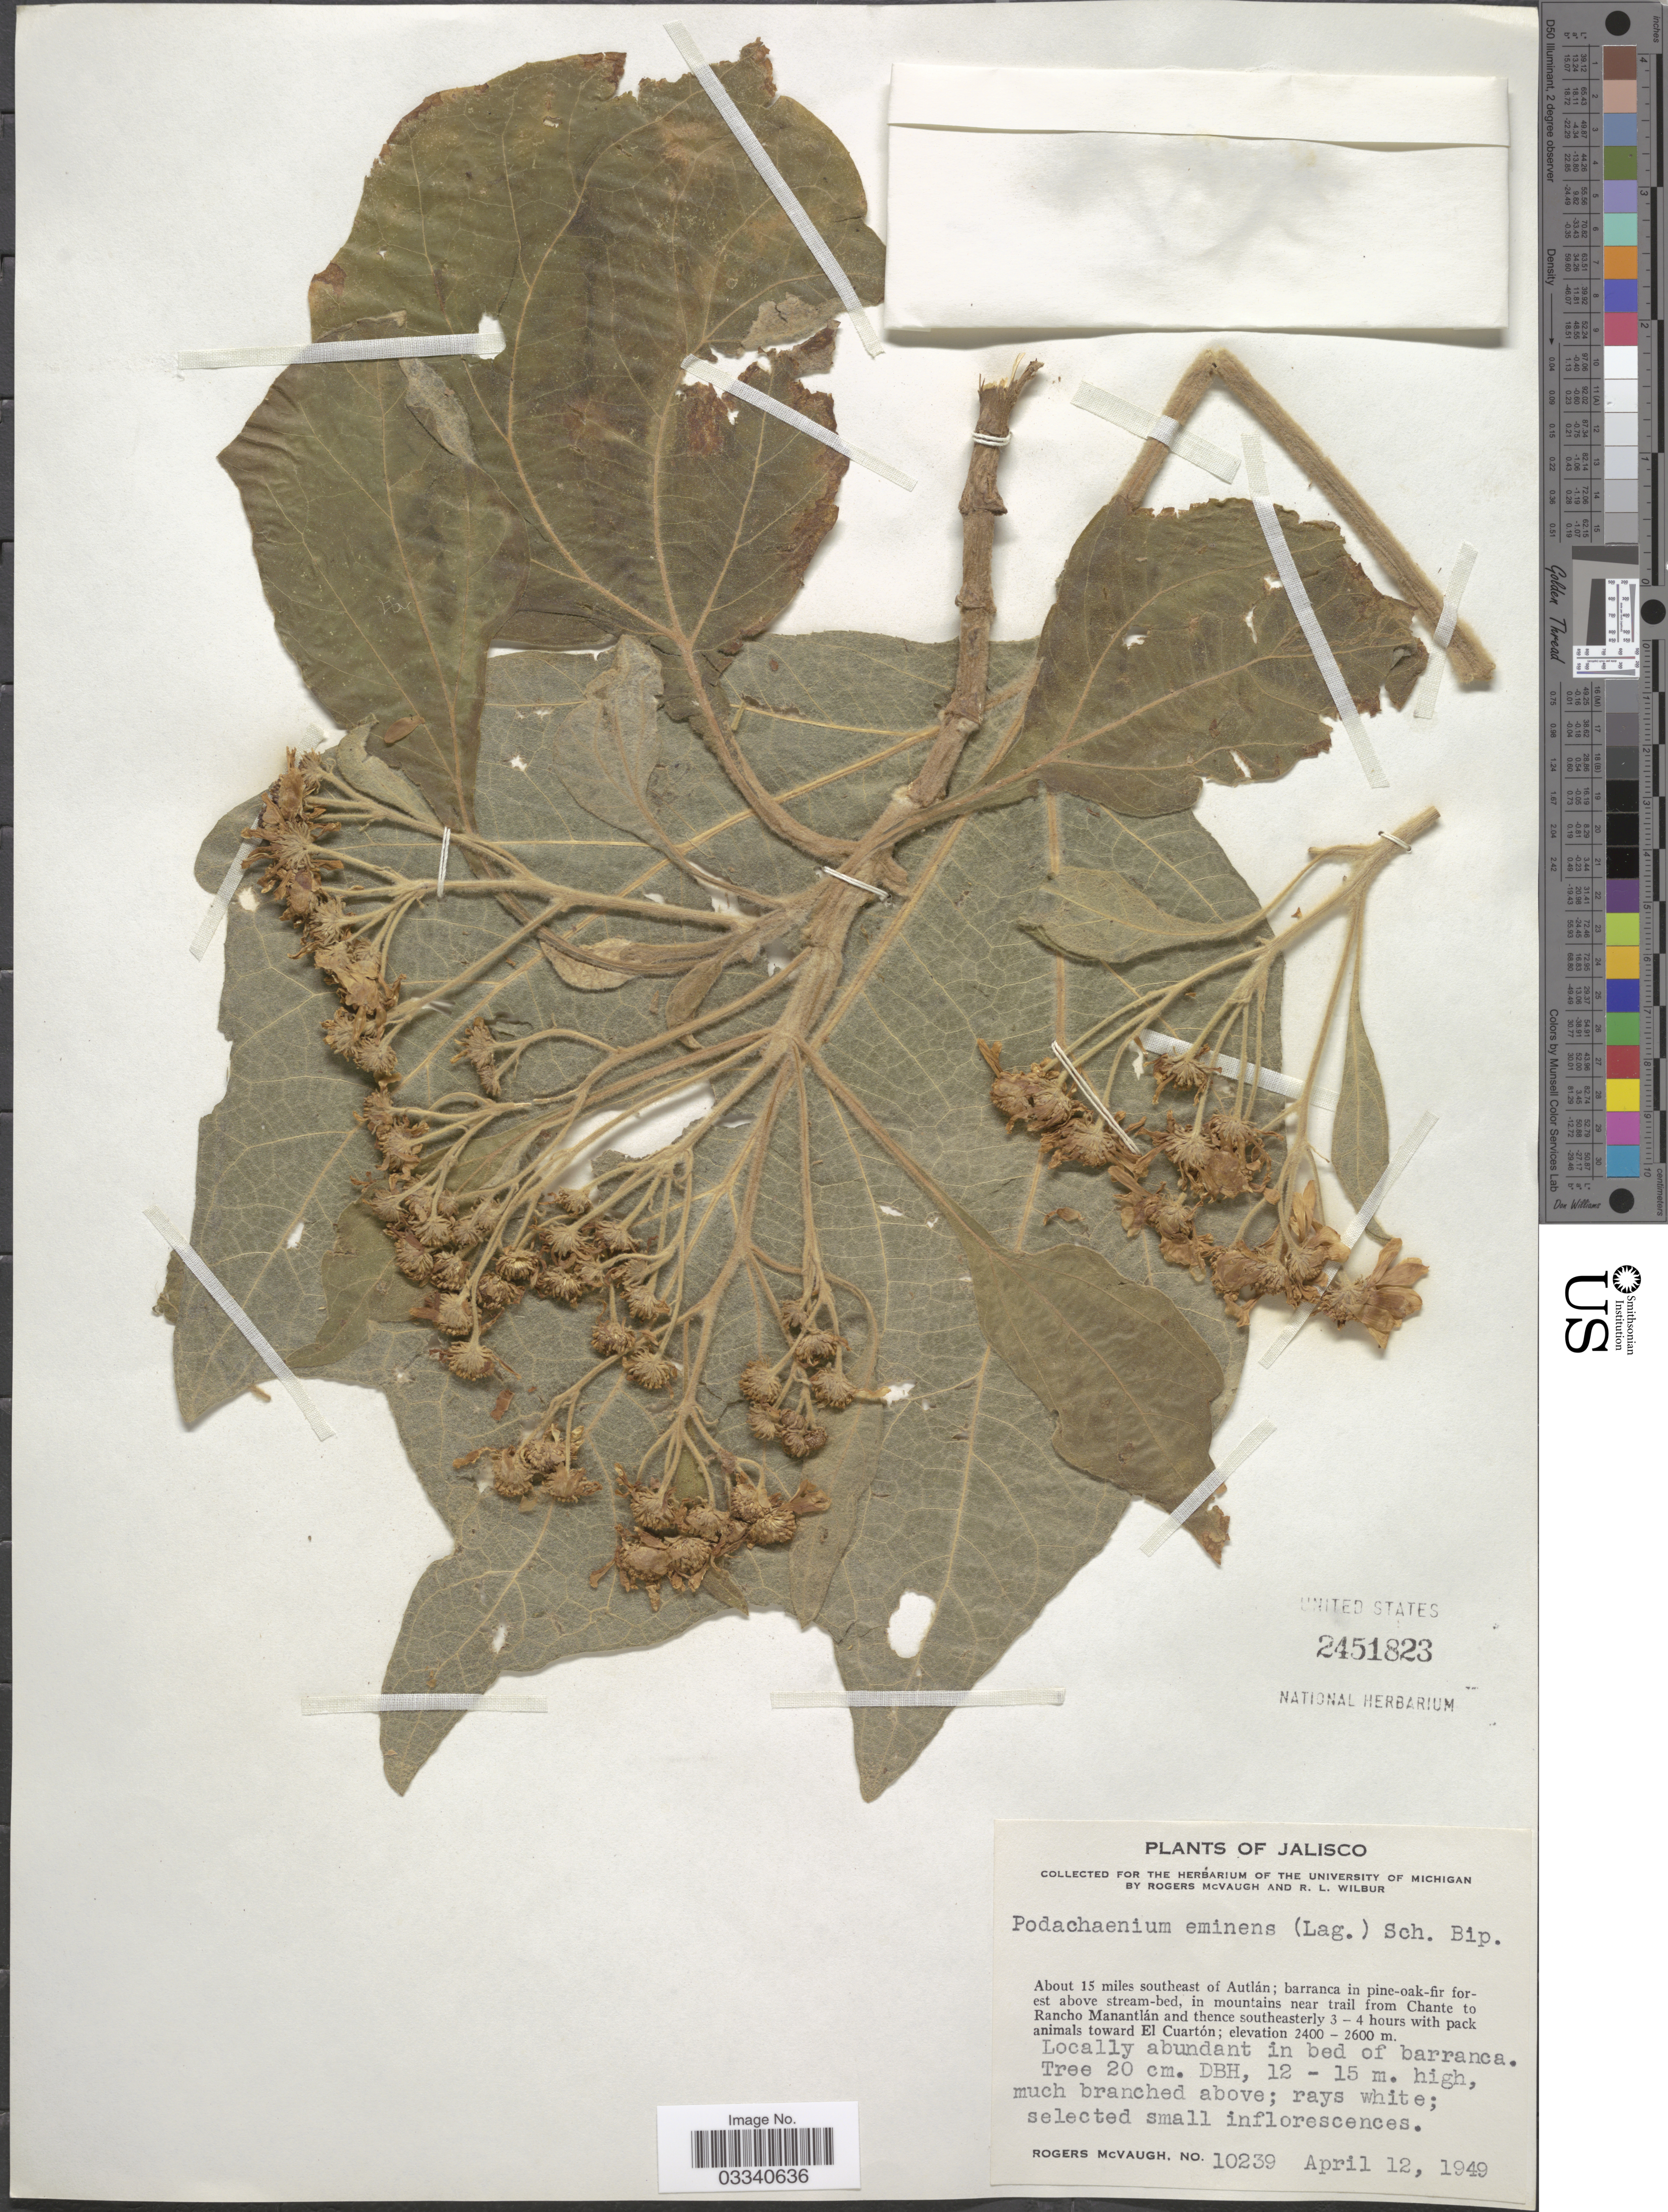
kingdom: Plantae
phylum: Tracheophyta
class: Magnoliopsida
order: Asterales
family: Asteraceae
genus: Podachaenium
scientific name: Podachaenium eminens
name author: (Lag.) Sch. Bip. ex Sch. Bip.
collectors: R. McVaugh & R. L. Wilbur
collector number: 10239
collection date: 1949-04-12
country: Mexico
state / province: Jalisco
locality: About 15 miles southeast of Autlán; barranca in pine-oak-fir forest above stream-bed, in mountains near trail from Chante to Rancho Manantlán and thence southeasterly 3 - 4 hours with pack animals toward El Cuartón.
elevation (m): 2400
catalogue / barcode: US 2451823